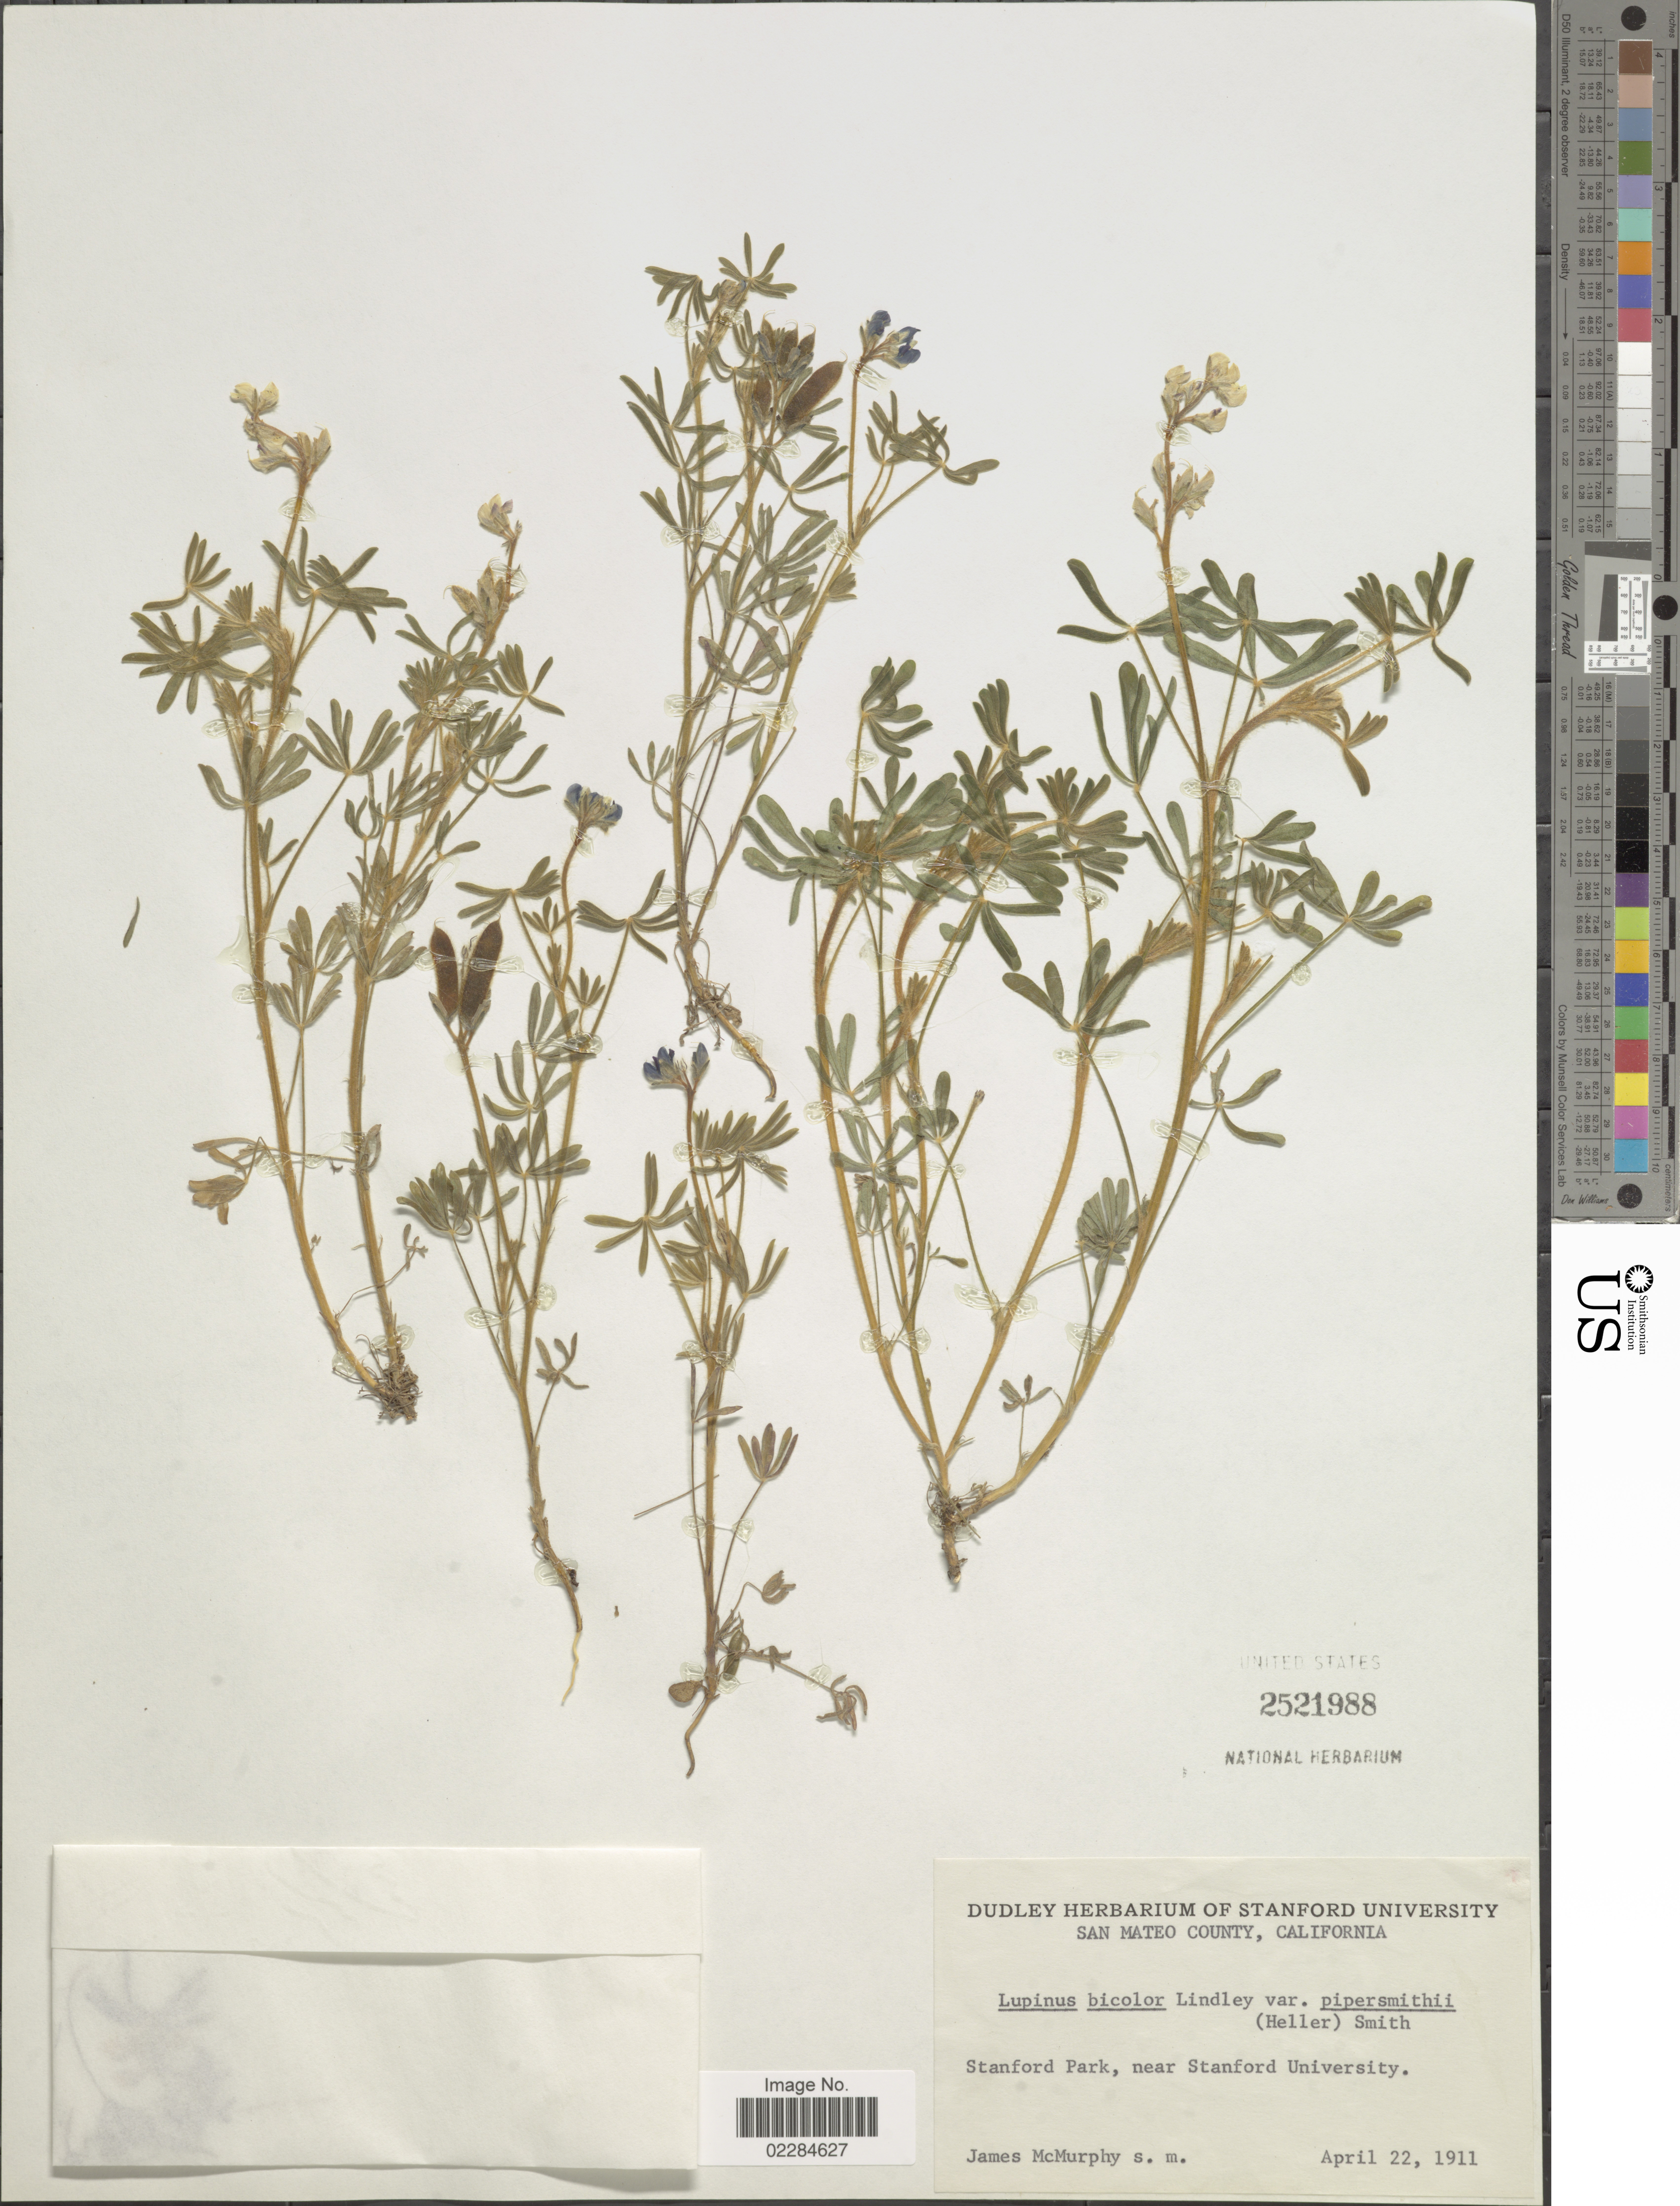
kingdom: Plantae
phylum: Tracheophyta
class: Magnoliopsida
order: Fabales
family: Fabaceae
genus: Lupinus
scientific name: Lupinus bicolor var. pipersmithii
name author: (A. Heller) C.P. Sm.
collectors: J. McMurphy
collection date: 1911-04-22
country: United States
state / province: California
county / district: San Mateo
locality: San Mateo County, Stanford Park, near Stamford University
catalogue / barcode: US 2524988